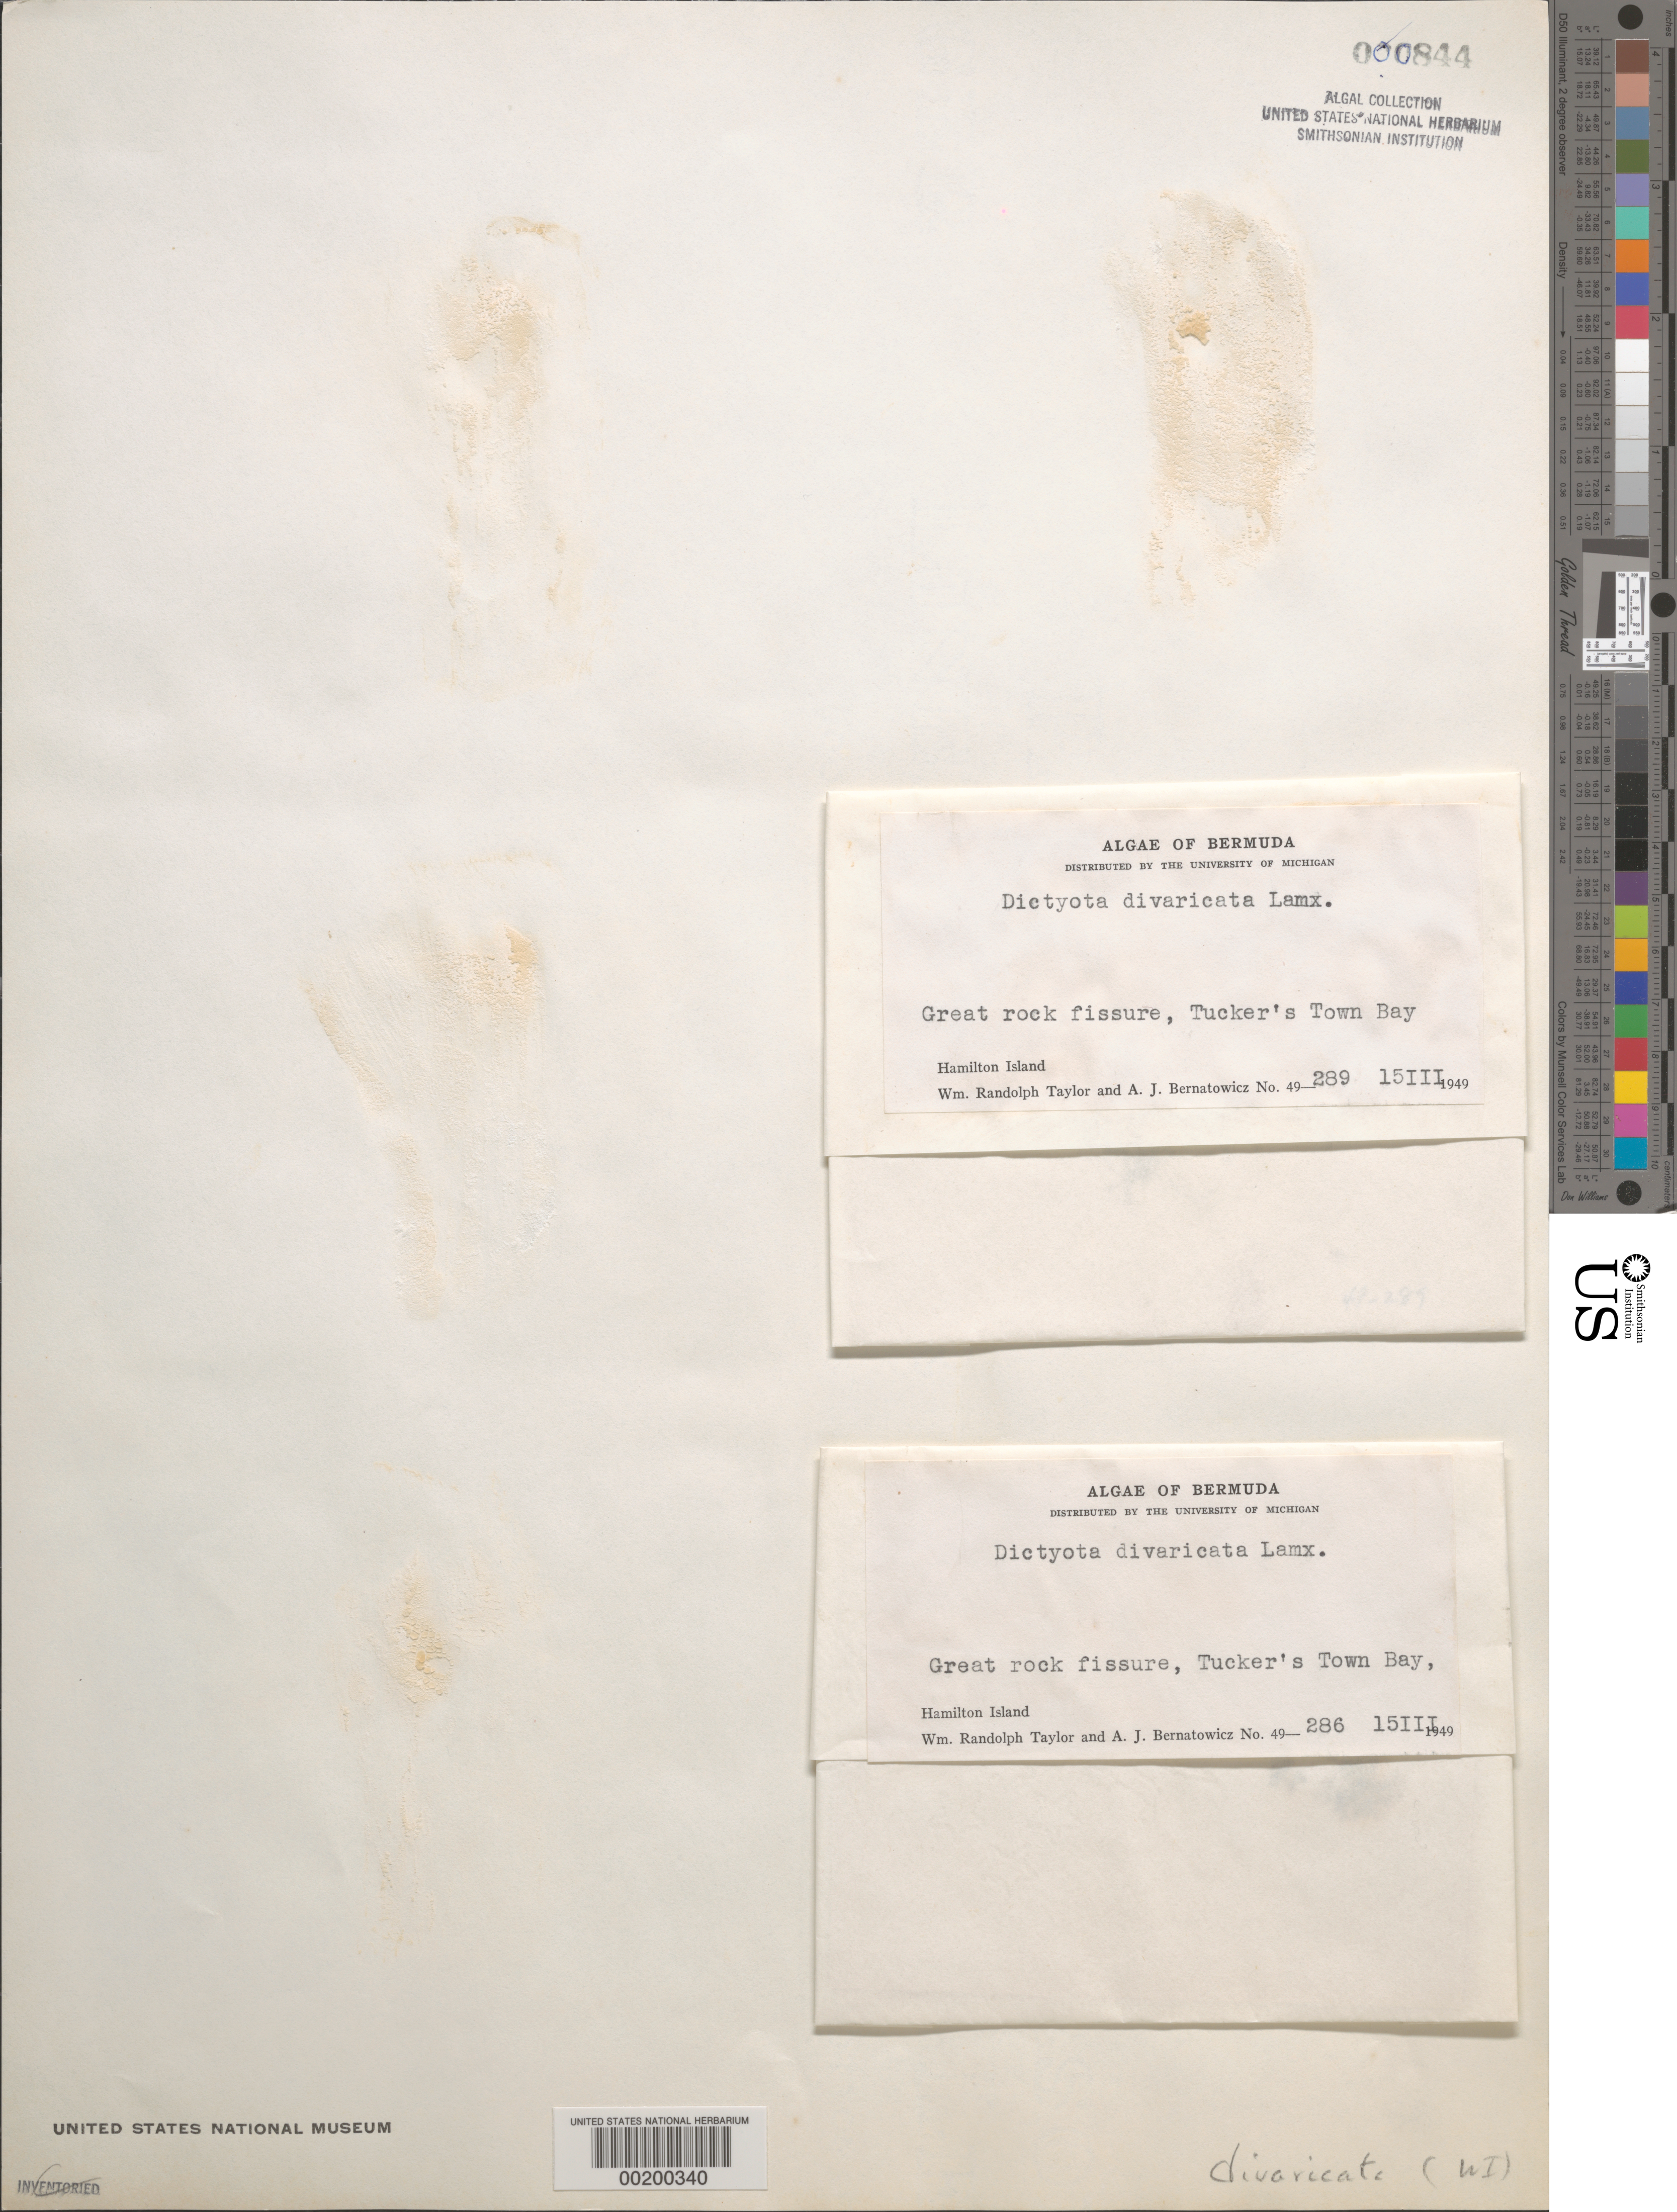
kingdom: Chromista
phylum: Ochrophyta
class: Phaeophyceae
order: Dictyotales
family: Dictyotaceae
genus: Dictyota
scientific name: Dictyota divaricata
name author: J.V.Lamouroux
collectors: W. R. Taylor & A. Bernatowicz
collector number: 49-286 & 49-289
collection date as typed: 15 Mar 1949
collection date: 1949-03-15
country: Bermuda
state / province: Saint George's (parish)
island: Bermuda Island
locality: Tucker's Town Bay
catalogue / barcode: US 844